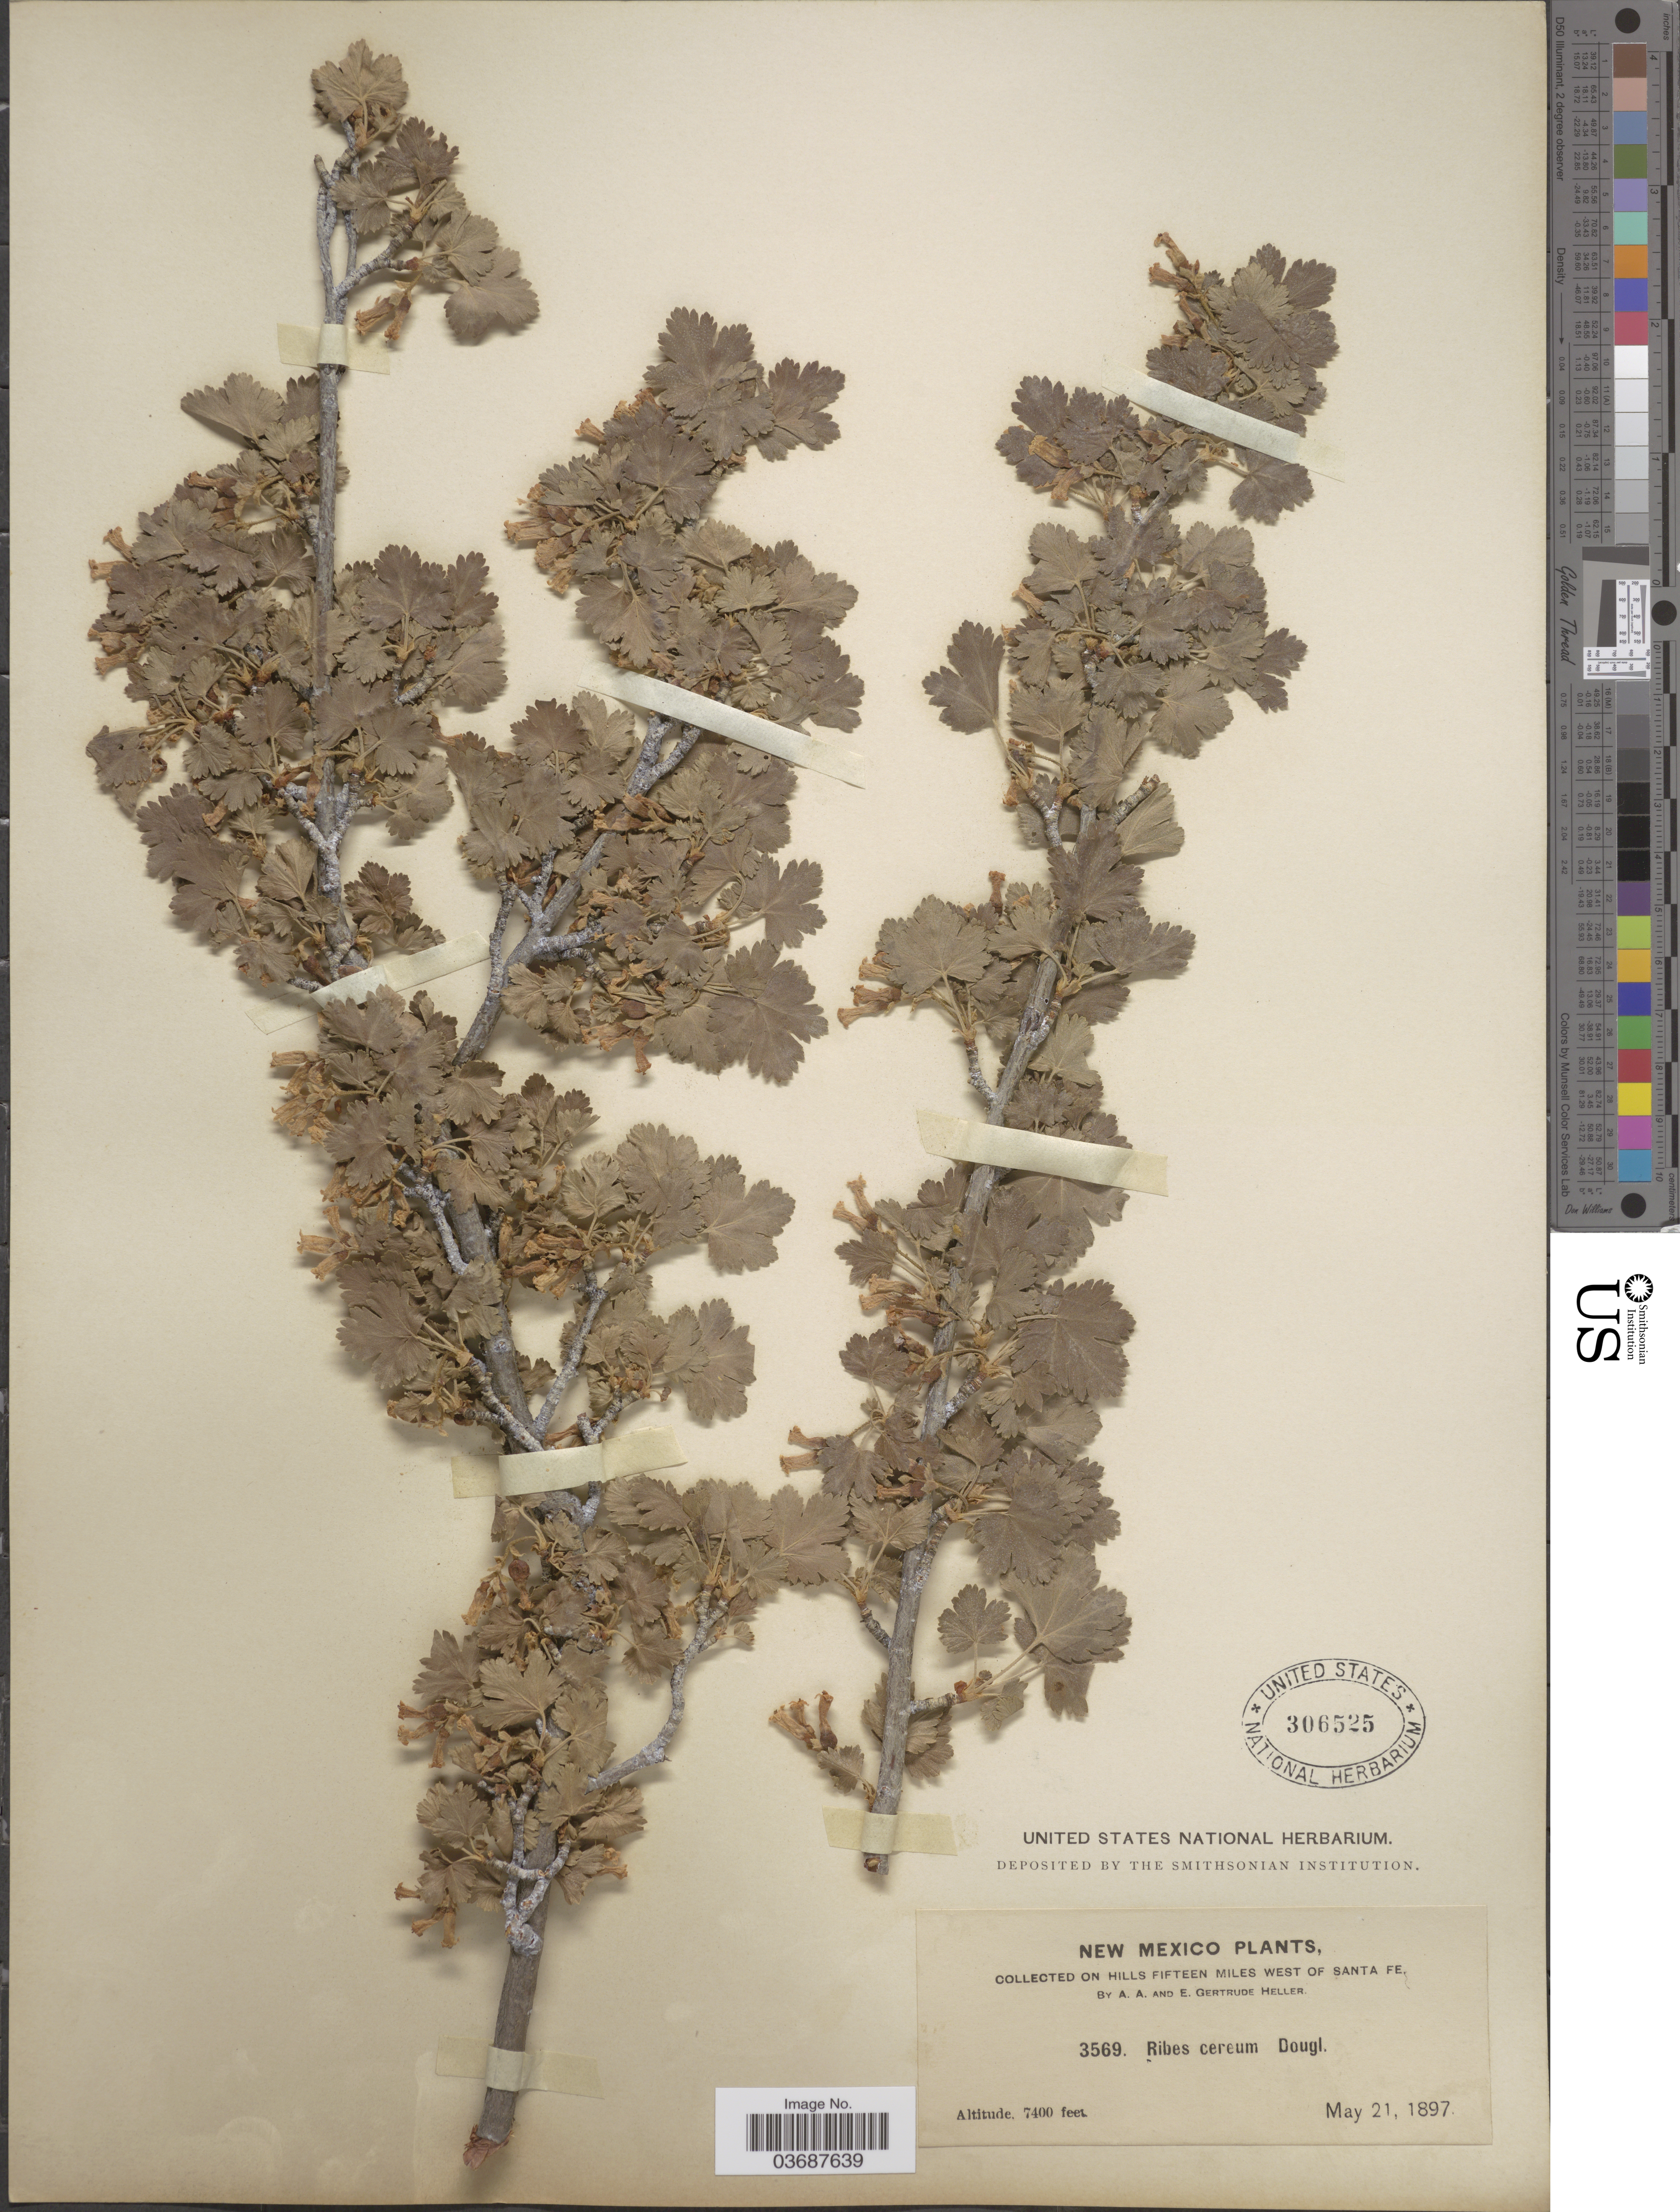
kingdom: Plantae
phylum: Tracheophyta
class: Magnoliopsida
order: Saxifragales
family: Grossulariaceae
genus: Ribes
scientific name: Ribes inebrians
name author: Lindl.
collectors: A. A. Heller & E. G. Heller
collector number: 3569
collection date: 1897-05-21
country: United States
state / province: New Mexico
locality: On Hills fifteen miles West of Santa Fe.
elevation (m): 2256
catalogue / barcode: US 306525